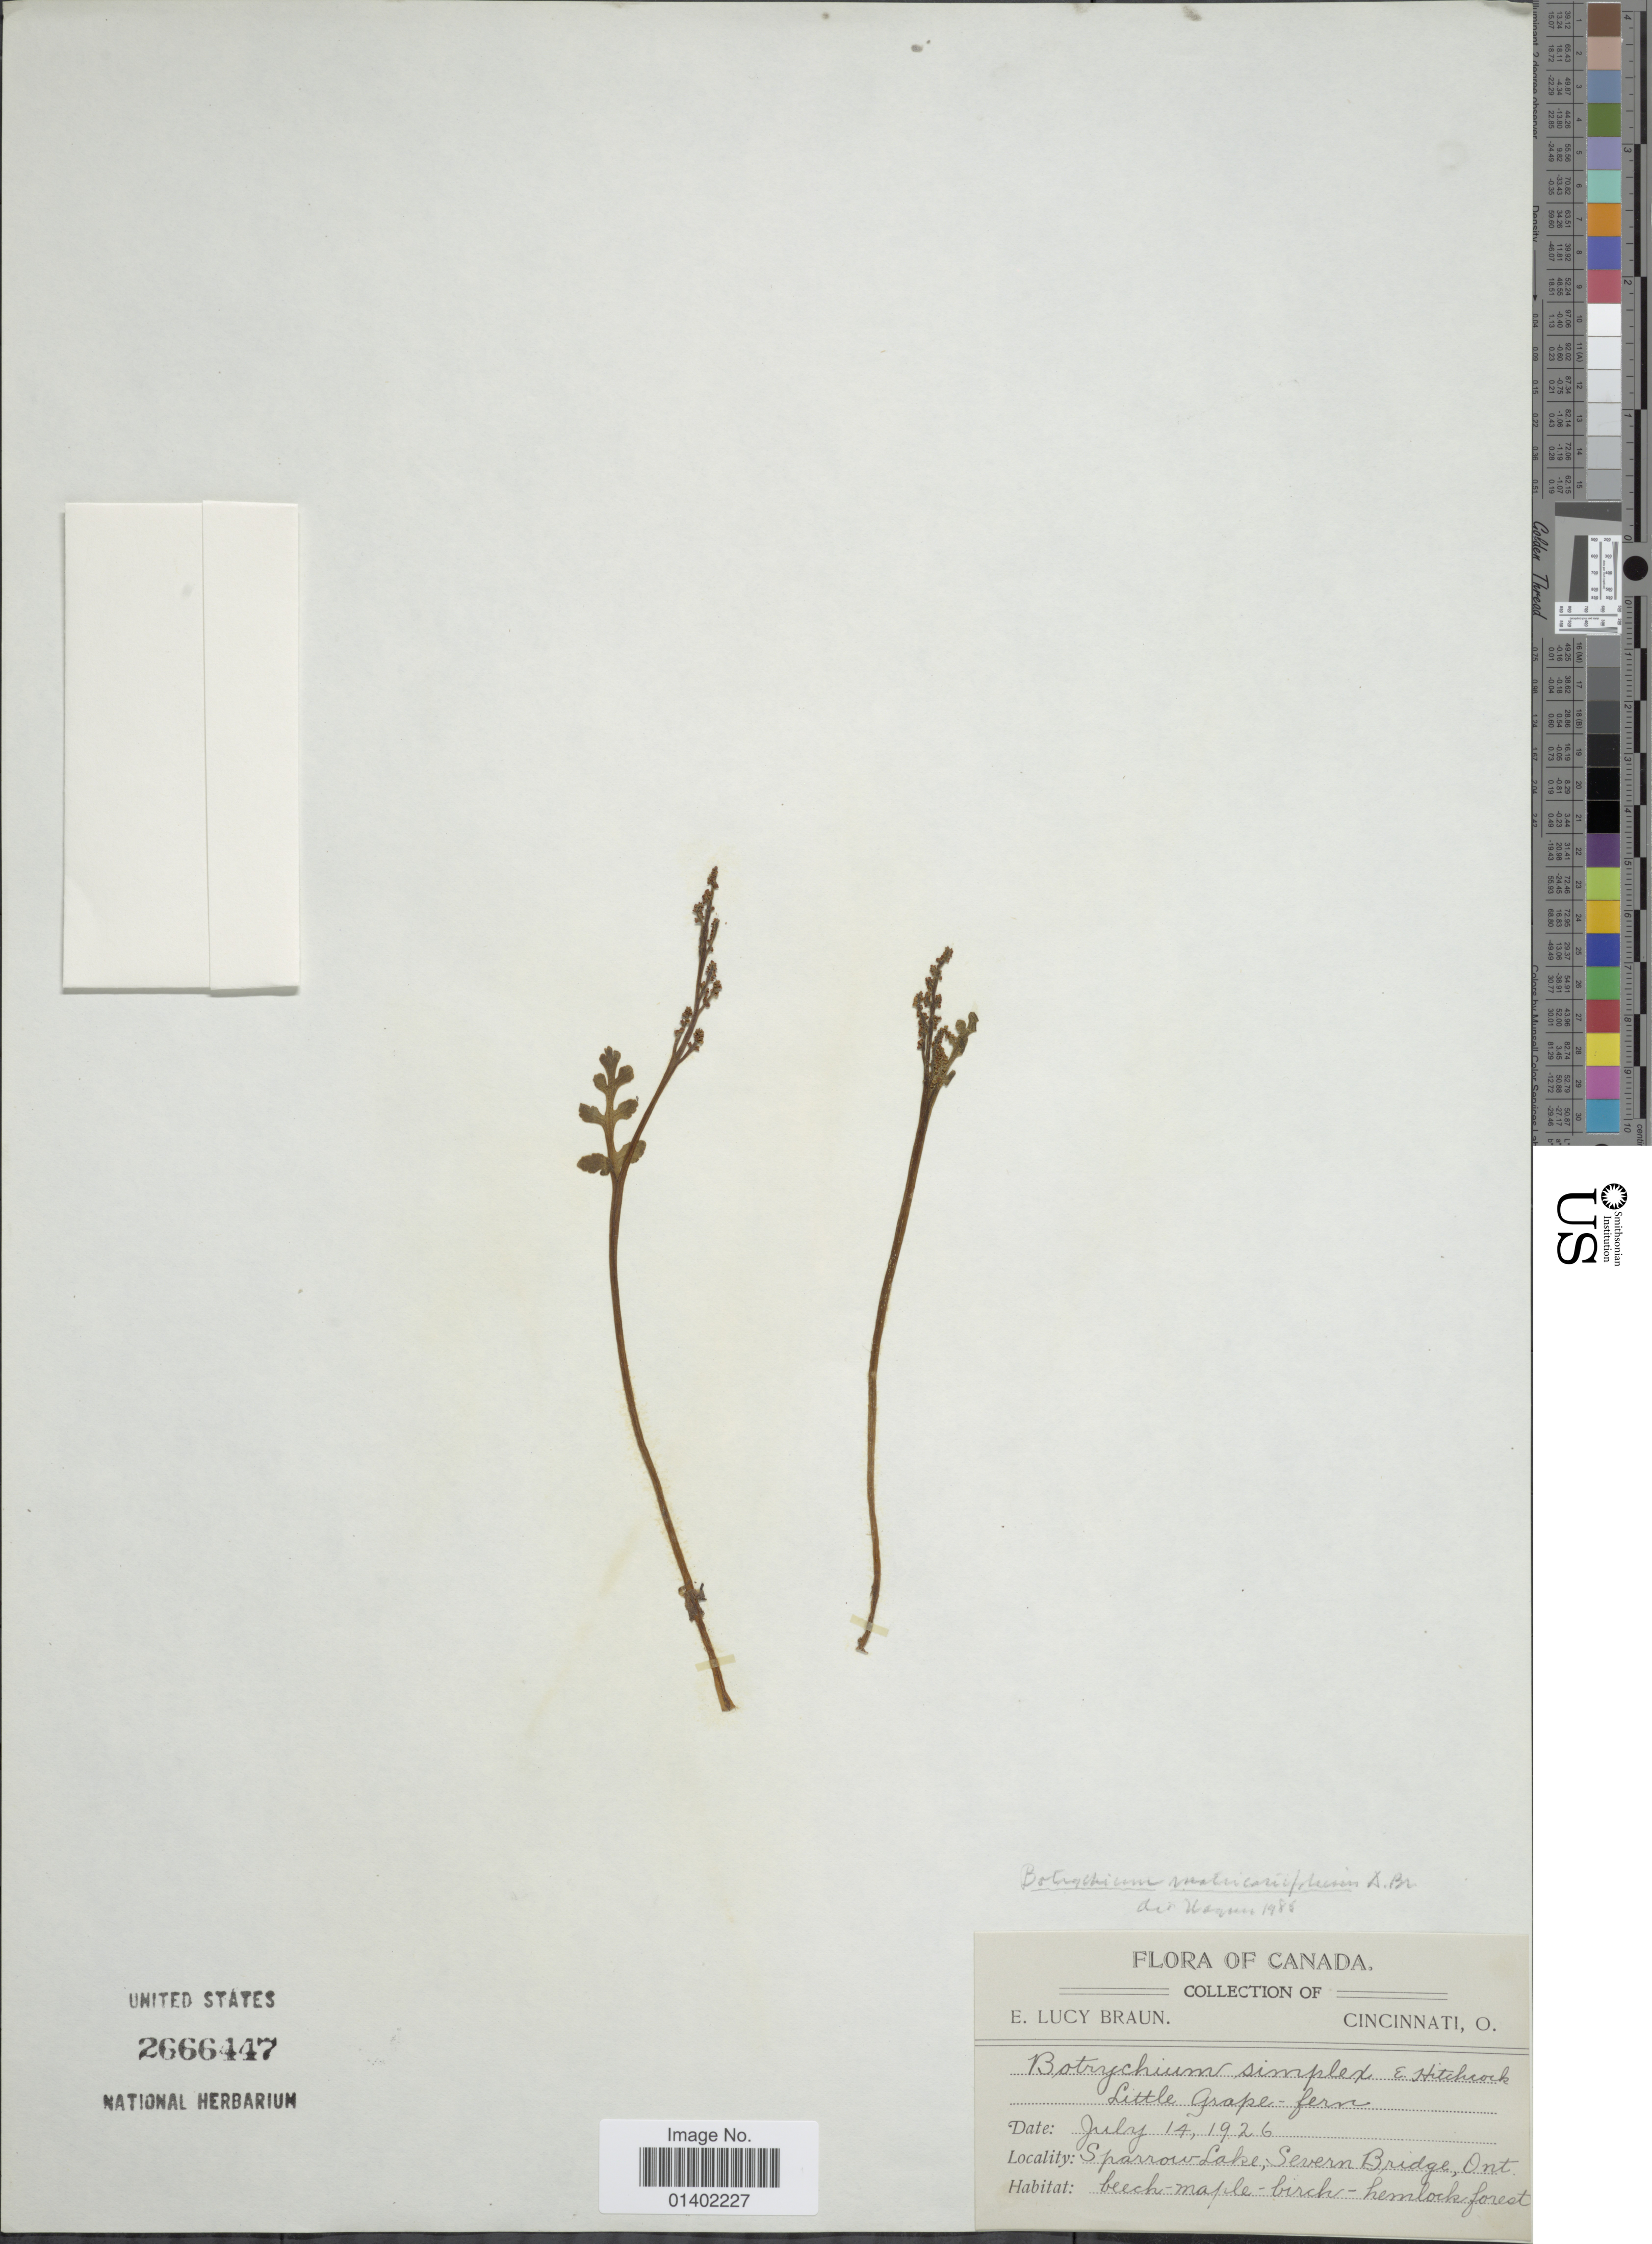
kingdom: Plantae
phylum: Tracheophyta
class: Polypodiopsida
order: Ophioglossales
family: Ophioglossaceae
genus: Botrychium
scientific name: Botrychium matricariifolium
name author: (A. Braun ex Dowell) A. Braun ex Koch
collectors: L. E. Braun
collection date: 1926-07-14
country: Canada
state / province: Ontario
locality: Sparrow Lake, Severn Bridge, Ont.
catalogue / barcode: US 2666447